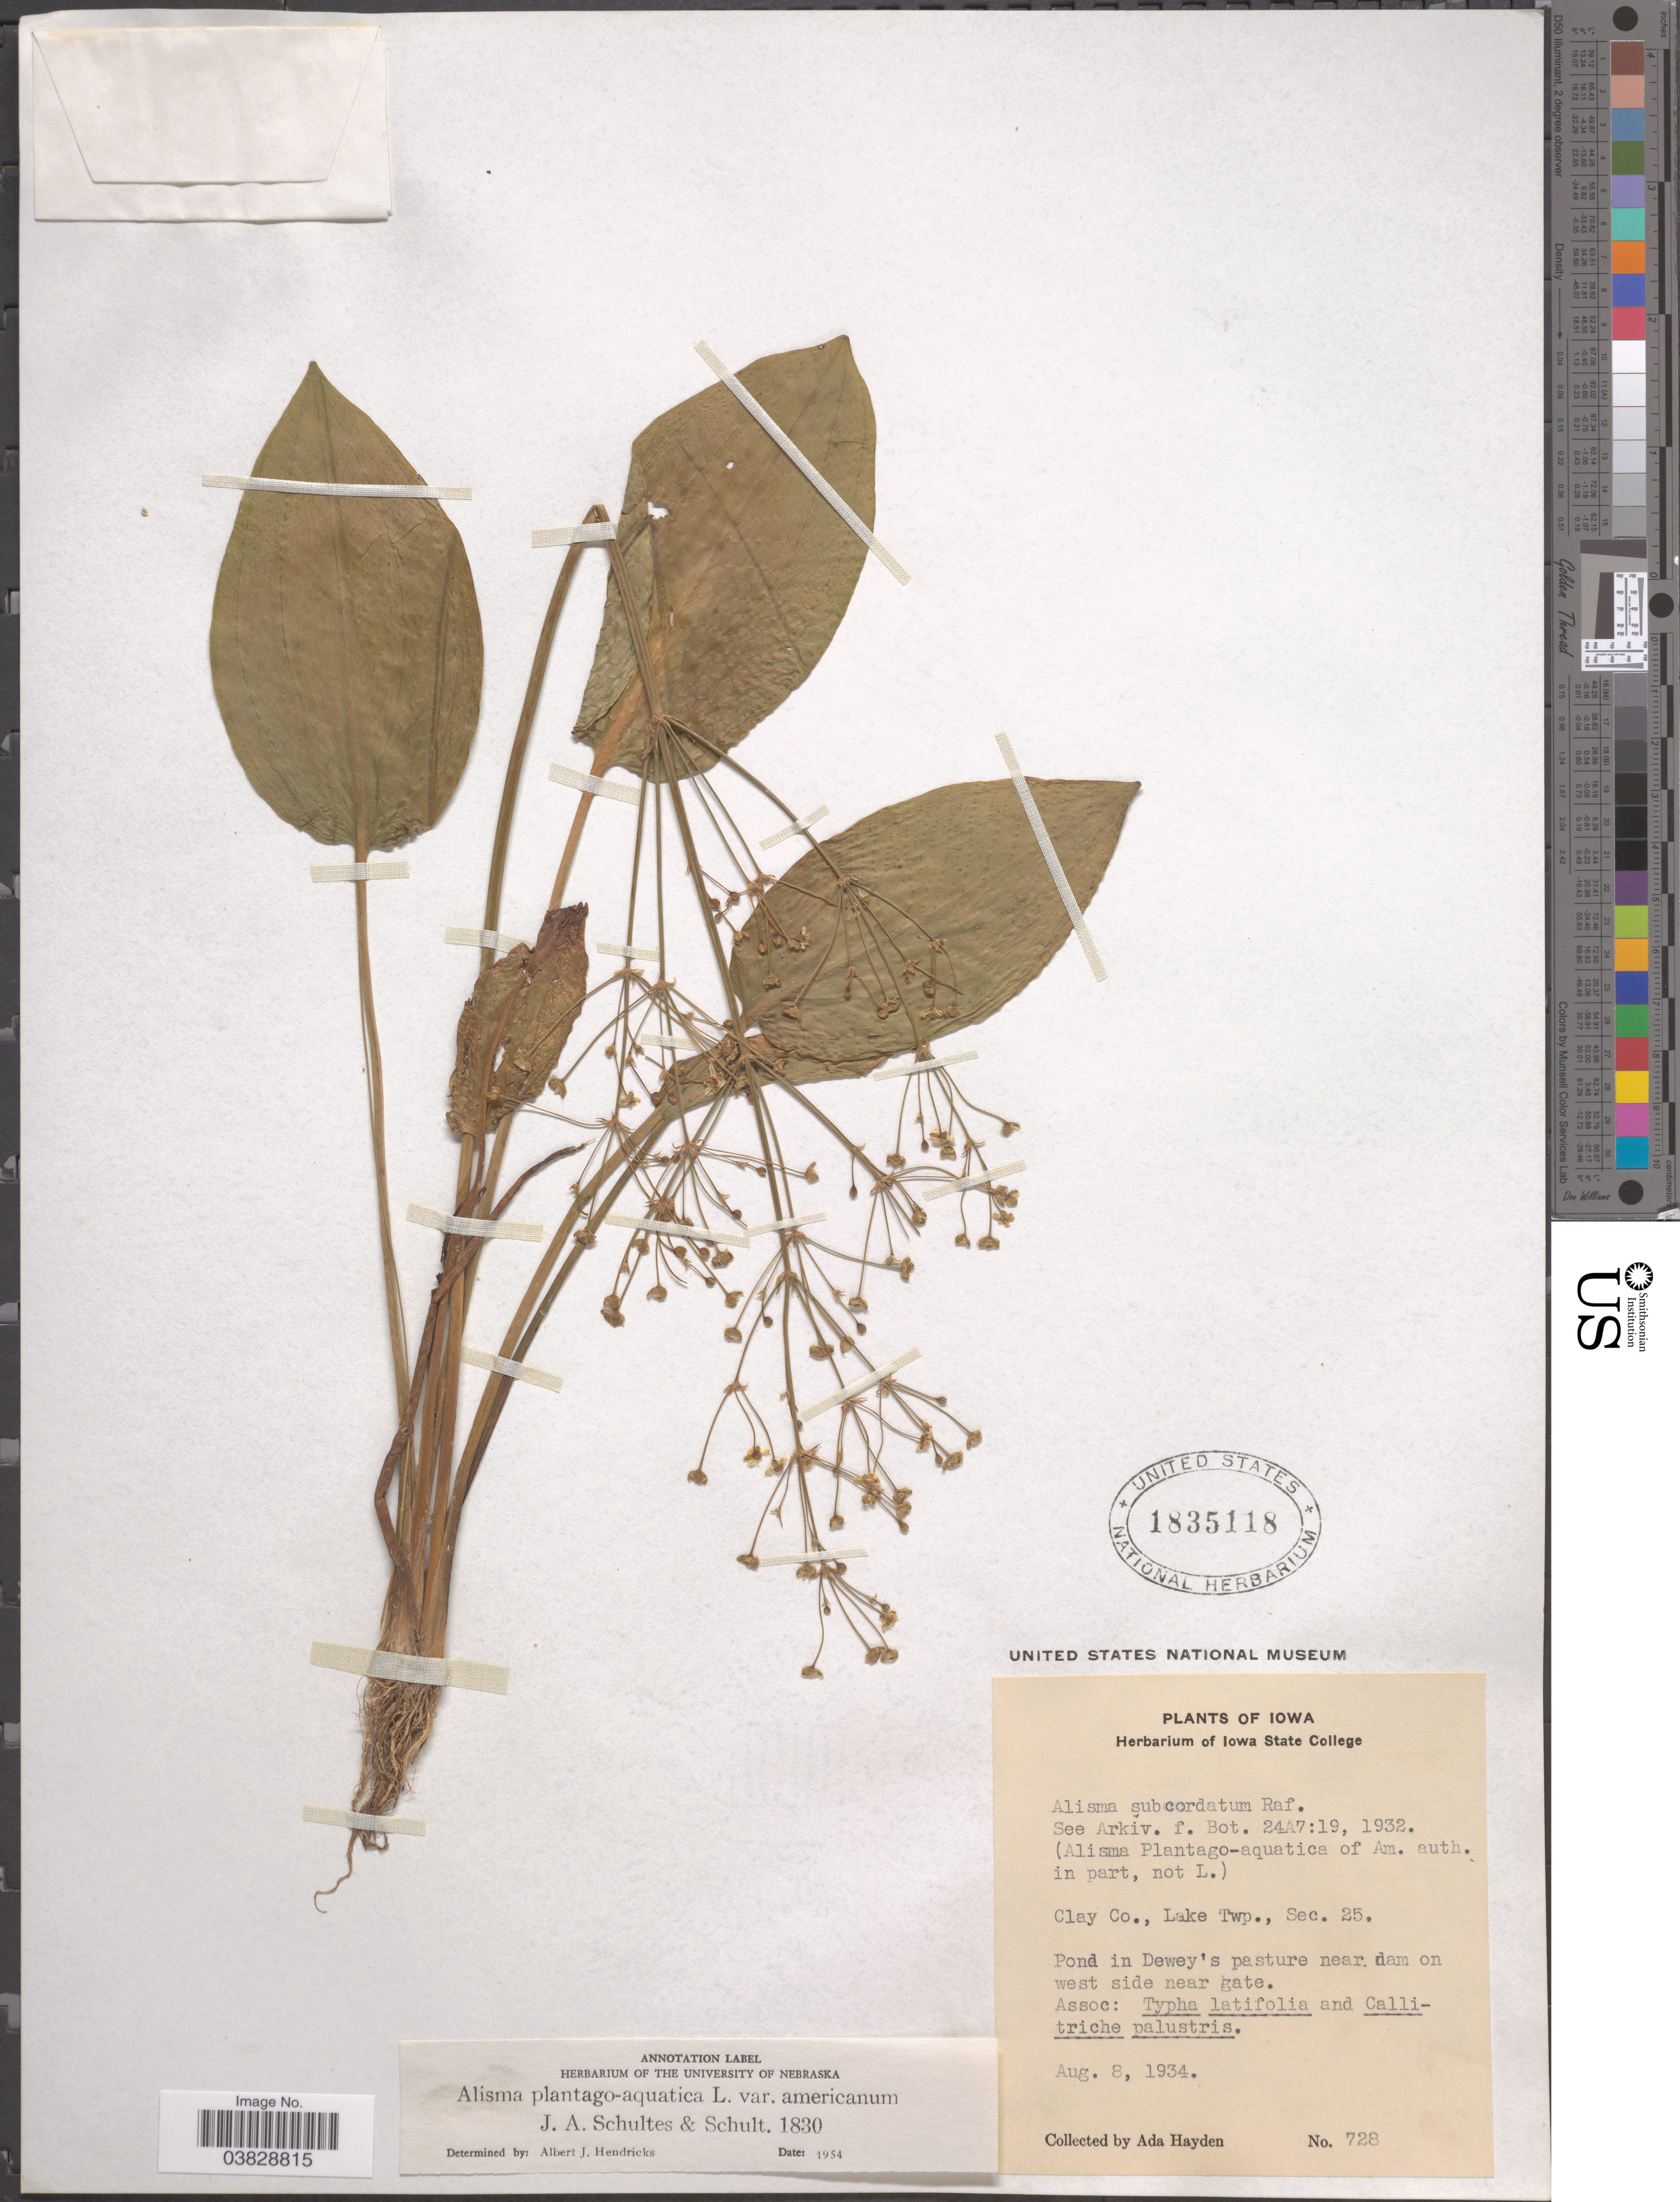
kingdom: Plantae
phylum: Tracheophyta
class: Liliopsida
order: Alismatales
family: Alismataceae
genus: Alisma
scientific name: Alisma plantago-aquatica var. americanum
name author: L.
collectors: Ada Hayden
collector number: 728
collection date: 1934-08-08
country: United States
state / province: Iowa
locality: Clay Co., Lake Twp., Sec. 25. Pond in Dewey's pasture near dam on west side near gate.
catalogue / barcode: US 1835118